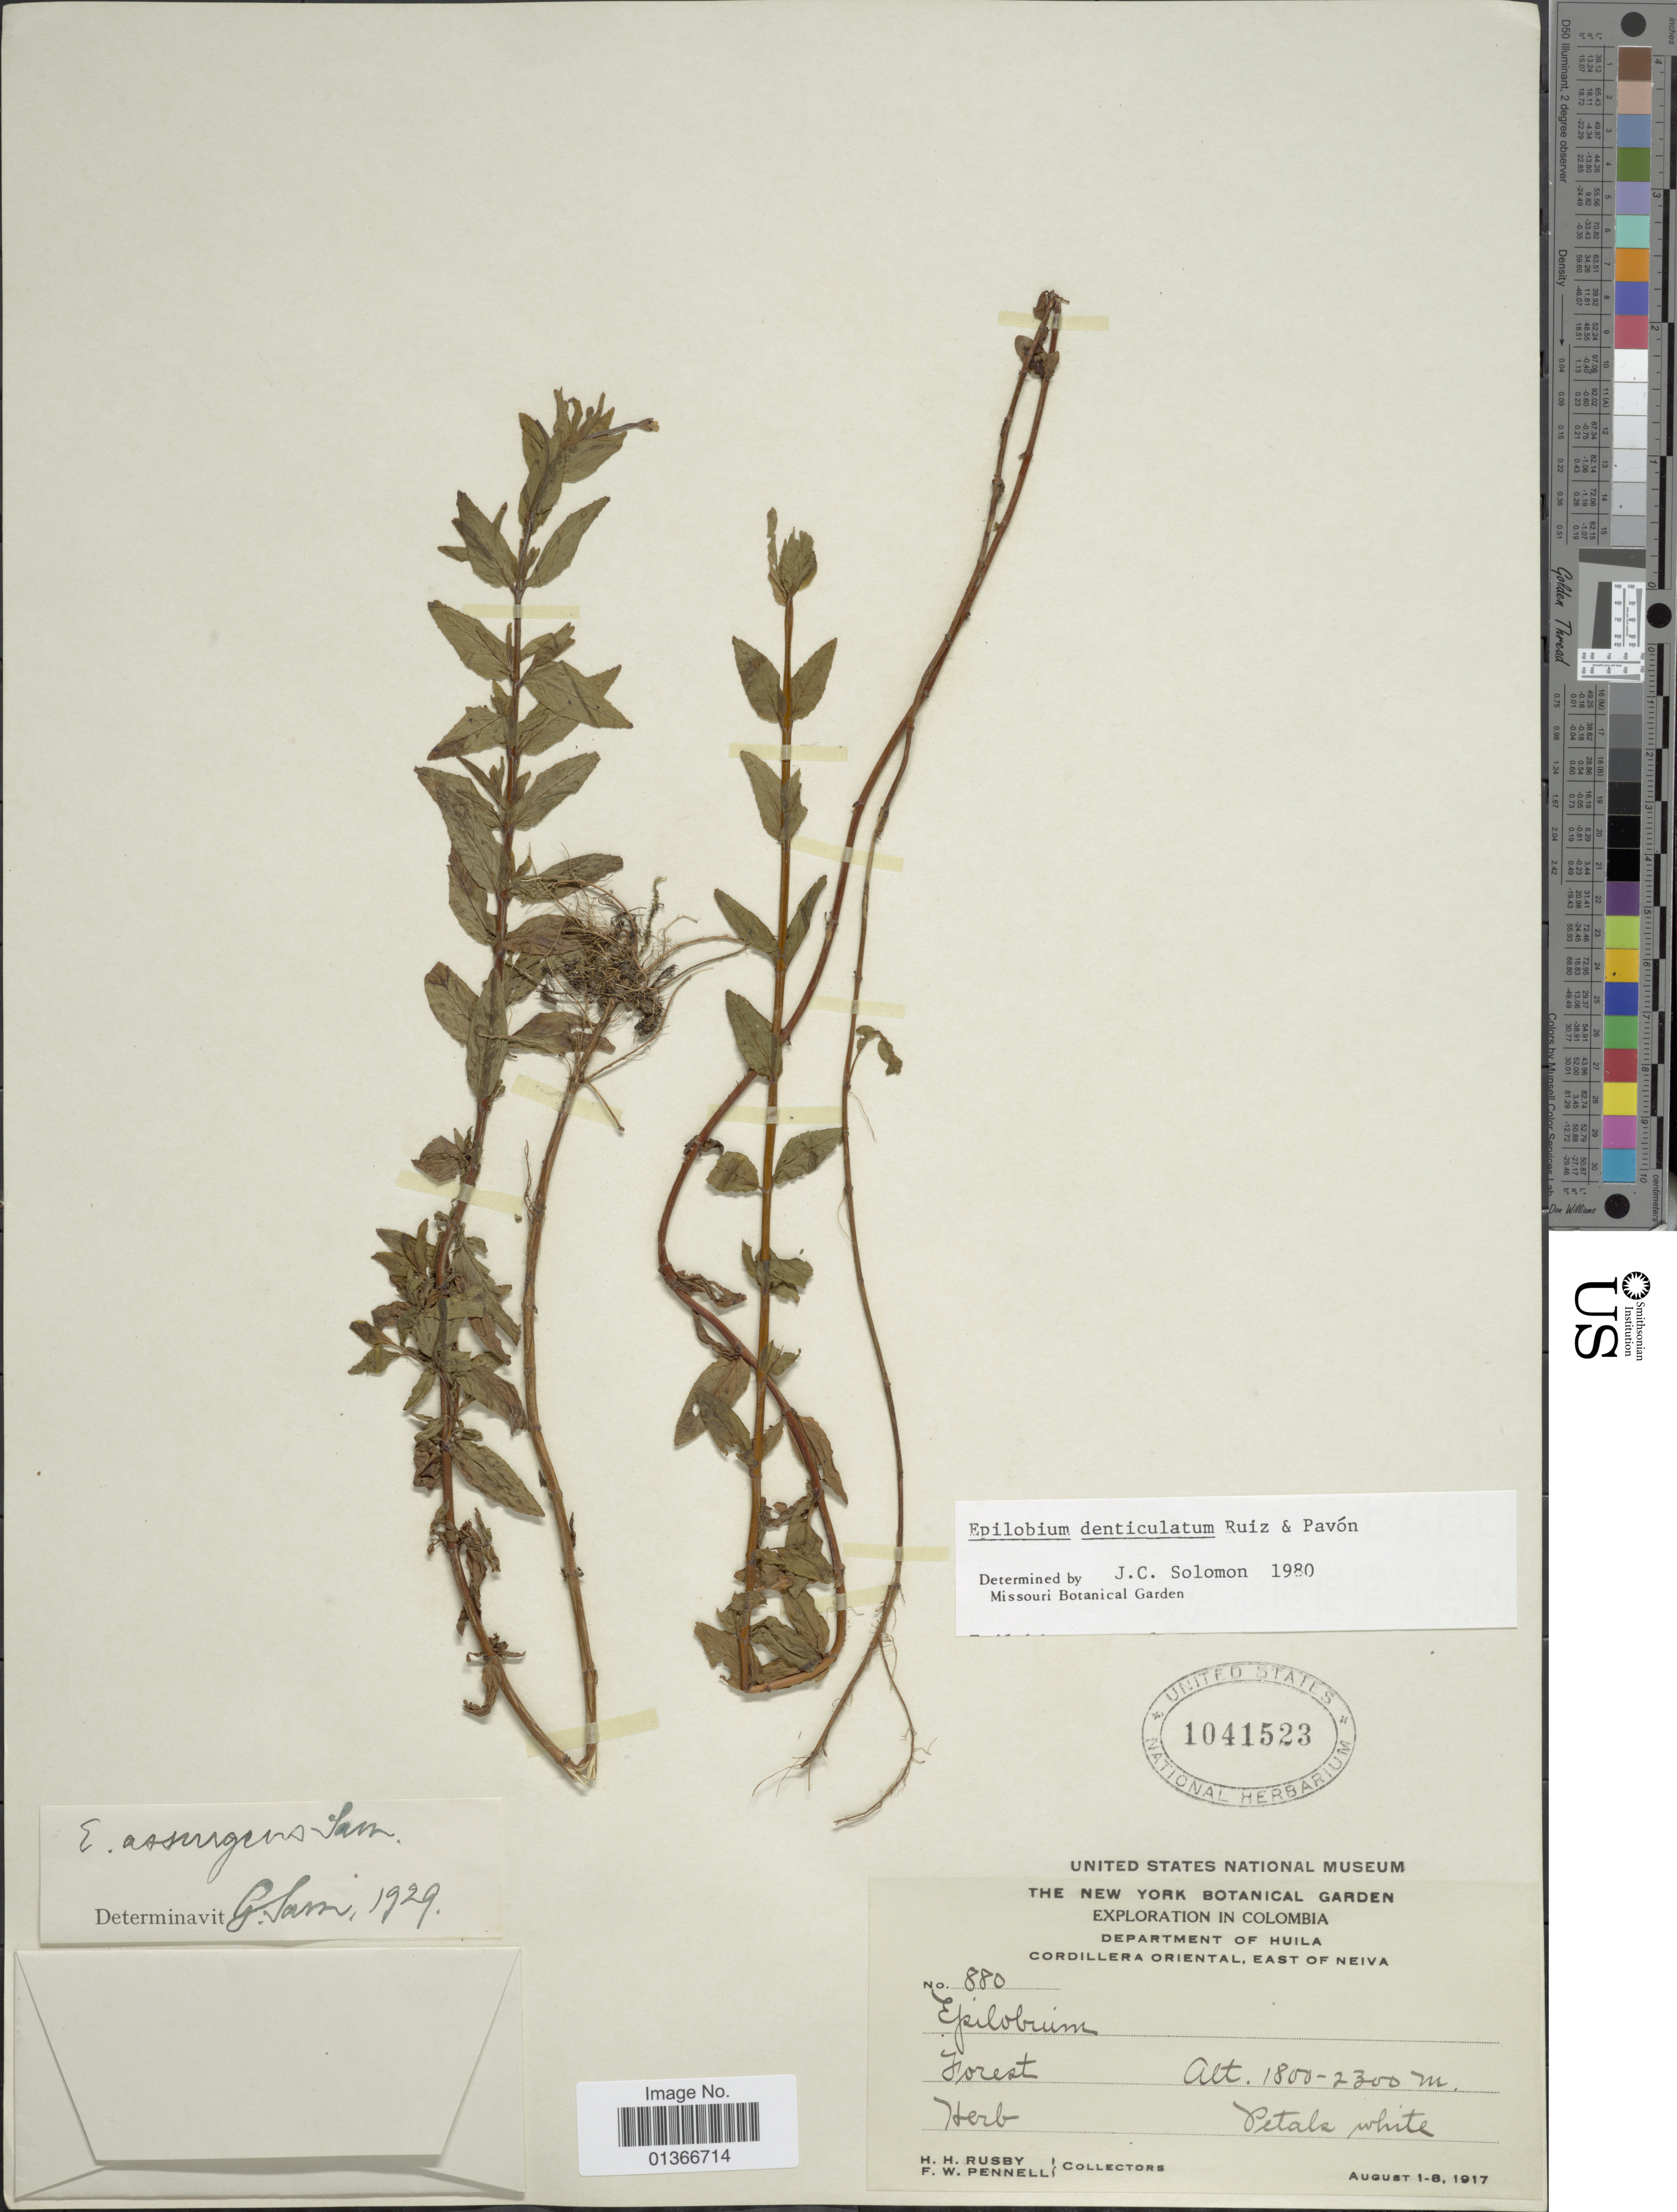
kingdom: Plantae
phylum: Tracheophyta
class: Magnoliopsida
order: Myrtales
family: Onagraceae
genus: Epilobium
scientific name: Epilobium denticulatum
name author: Ruiz & Pav.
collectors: H. H. Rusby & F. W. Pennell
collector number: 880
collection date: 1917-08-01/1917-08-08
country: Colombia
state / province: Huila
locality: Cordillera Oriental, east of Neiva.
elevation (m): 1800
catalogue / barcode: US 1041523